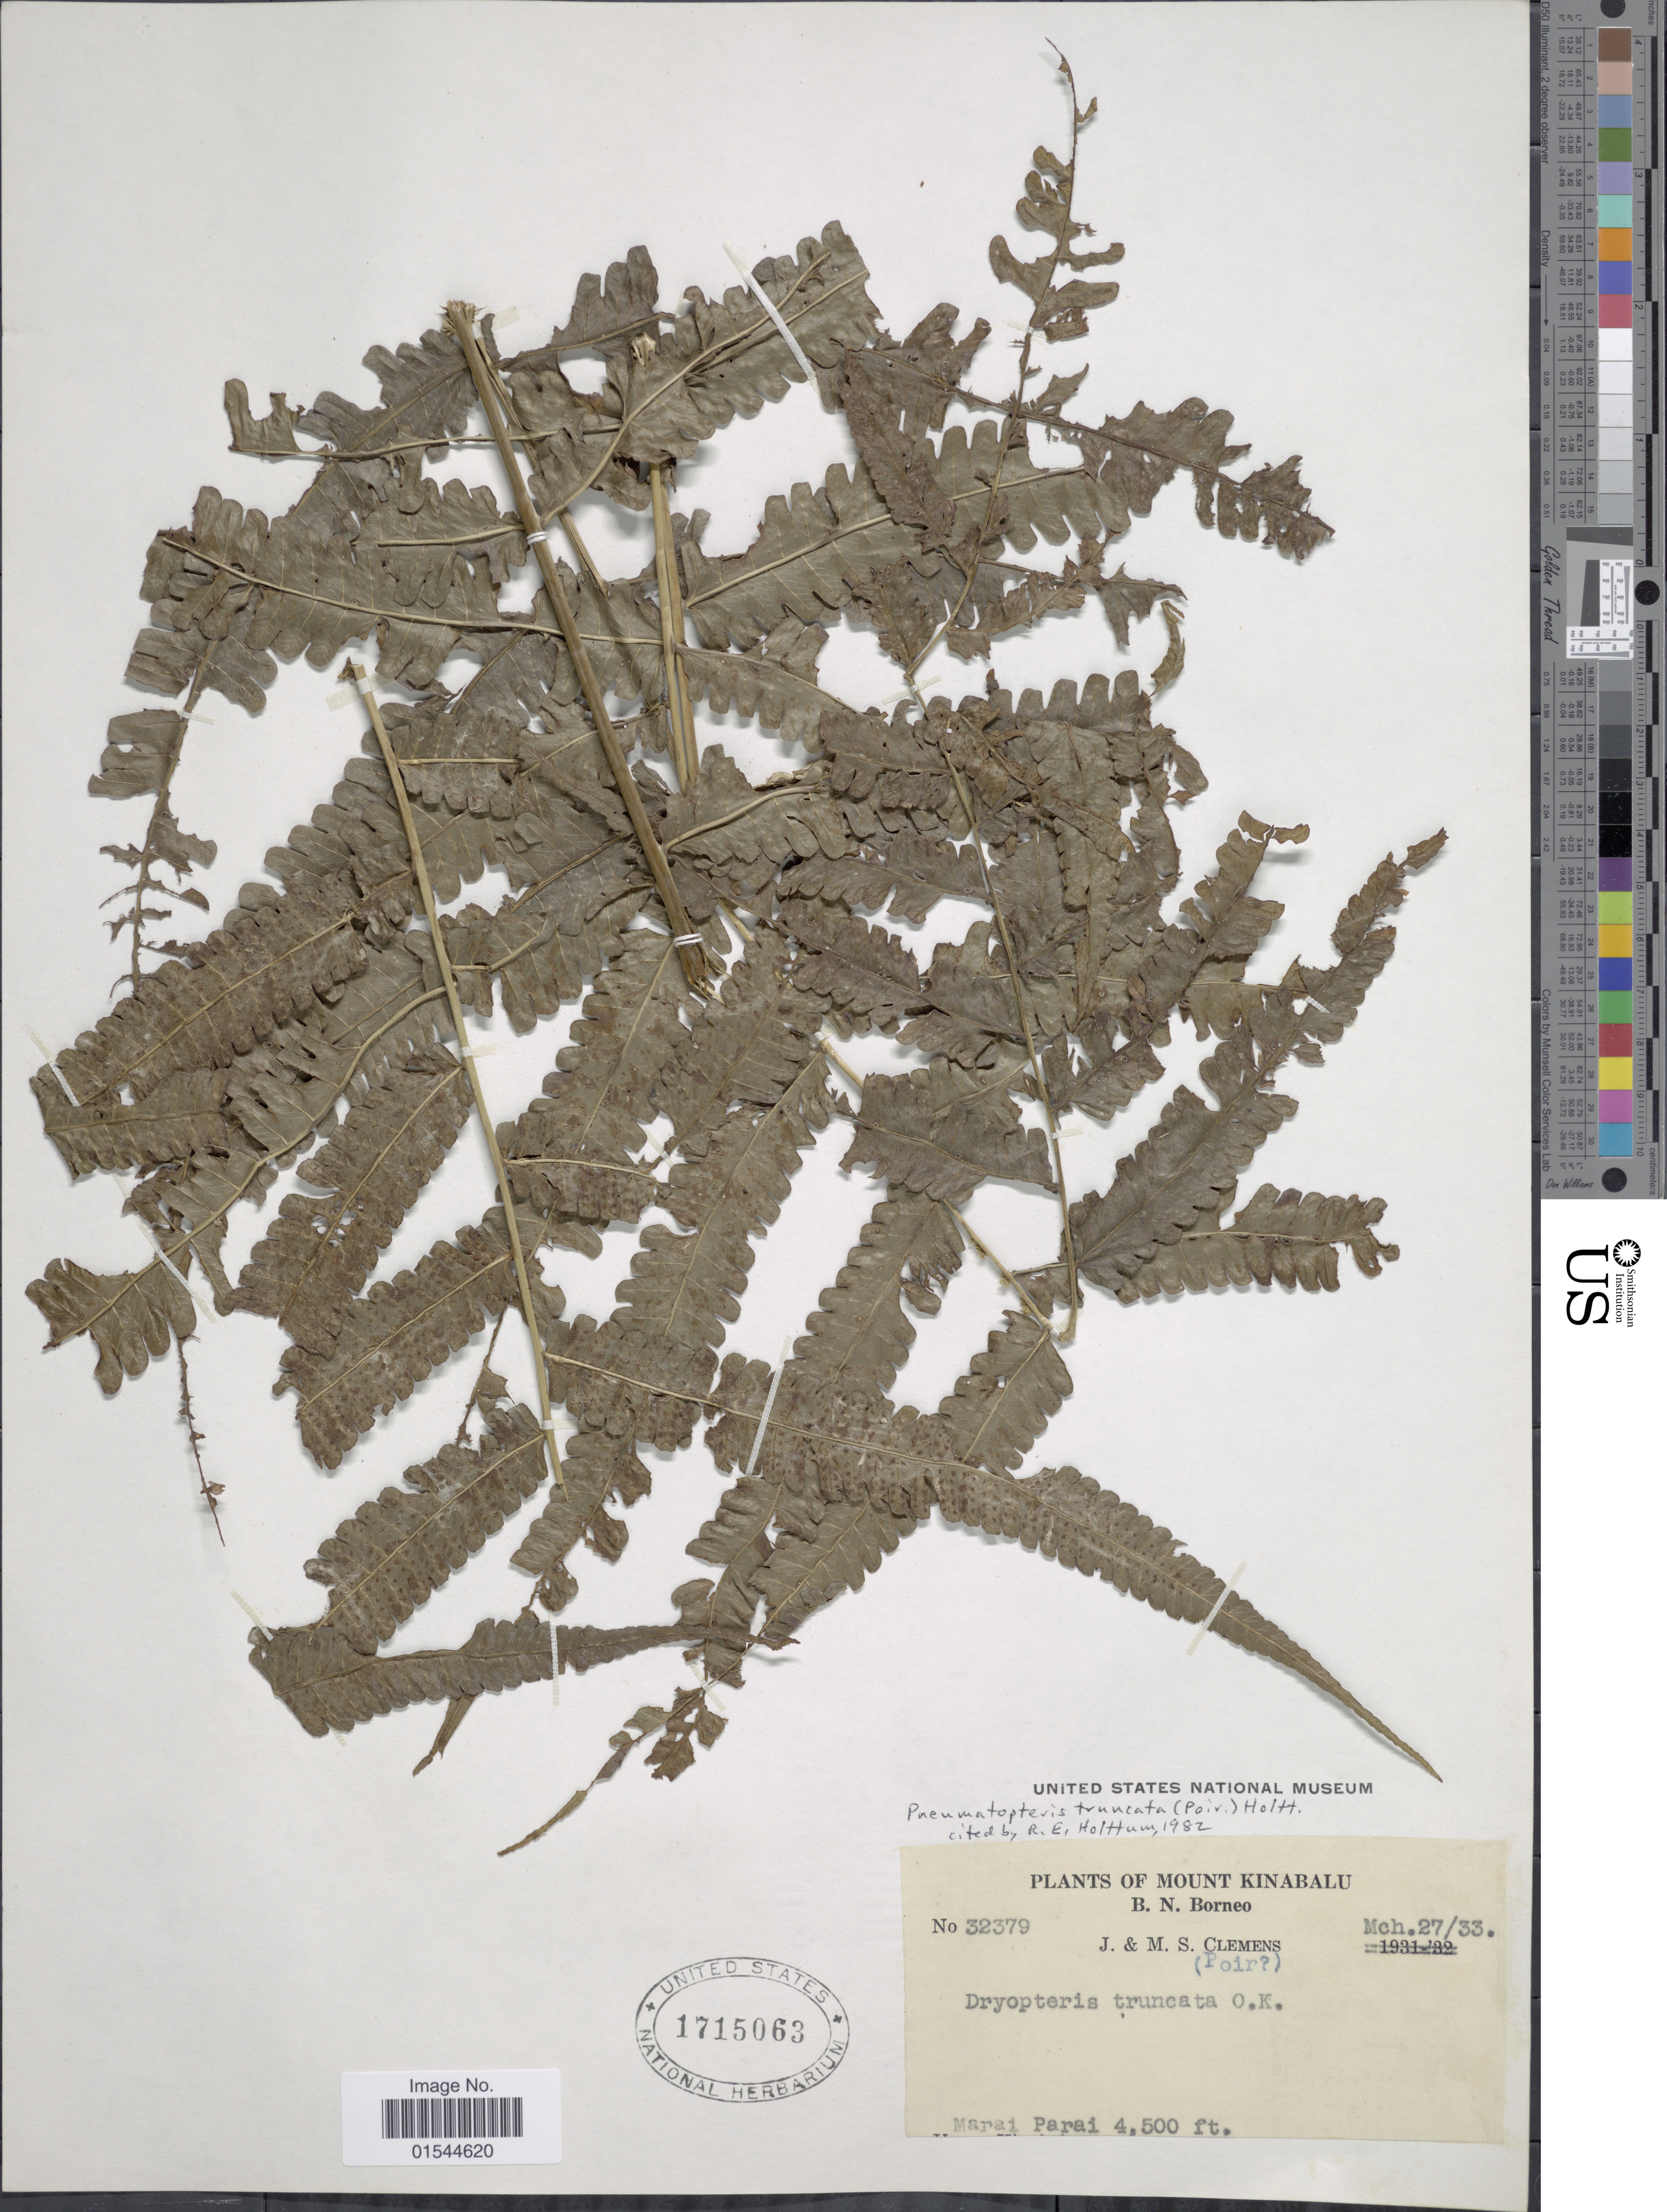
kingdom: Plantae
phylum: Tracheophyta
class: Polypodiopsida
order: Polypodiales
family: Thelypteridaceae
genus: Pneumatopteris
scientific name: Pneumatopteris truncata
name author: (Poir.) Holttum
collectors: J. Clemens & M. S. Clemens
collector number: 32379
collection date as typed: Transcribed d/m/y: 27/3/33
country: Malaysia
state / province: Sabah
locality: Mount Kinabalu, B. N. Borneo, Marai Parai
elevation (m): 1372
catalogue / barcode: US 1715063